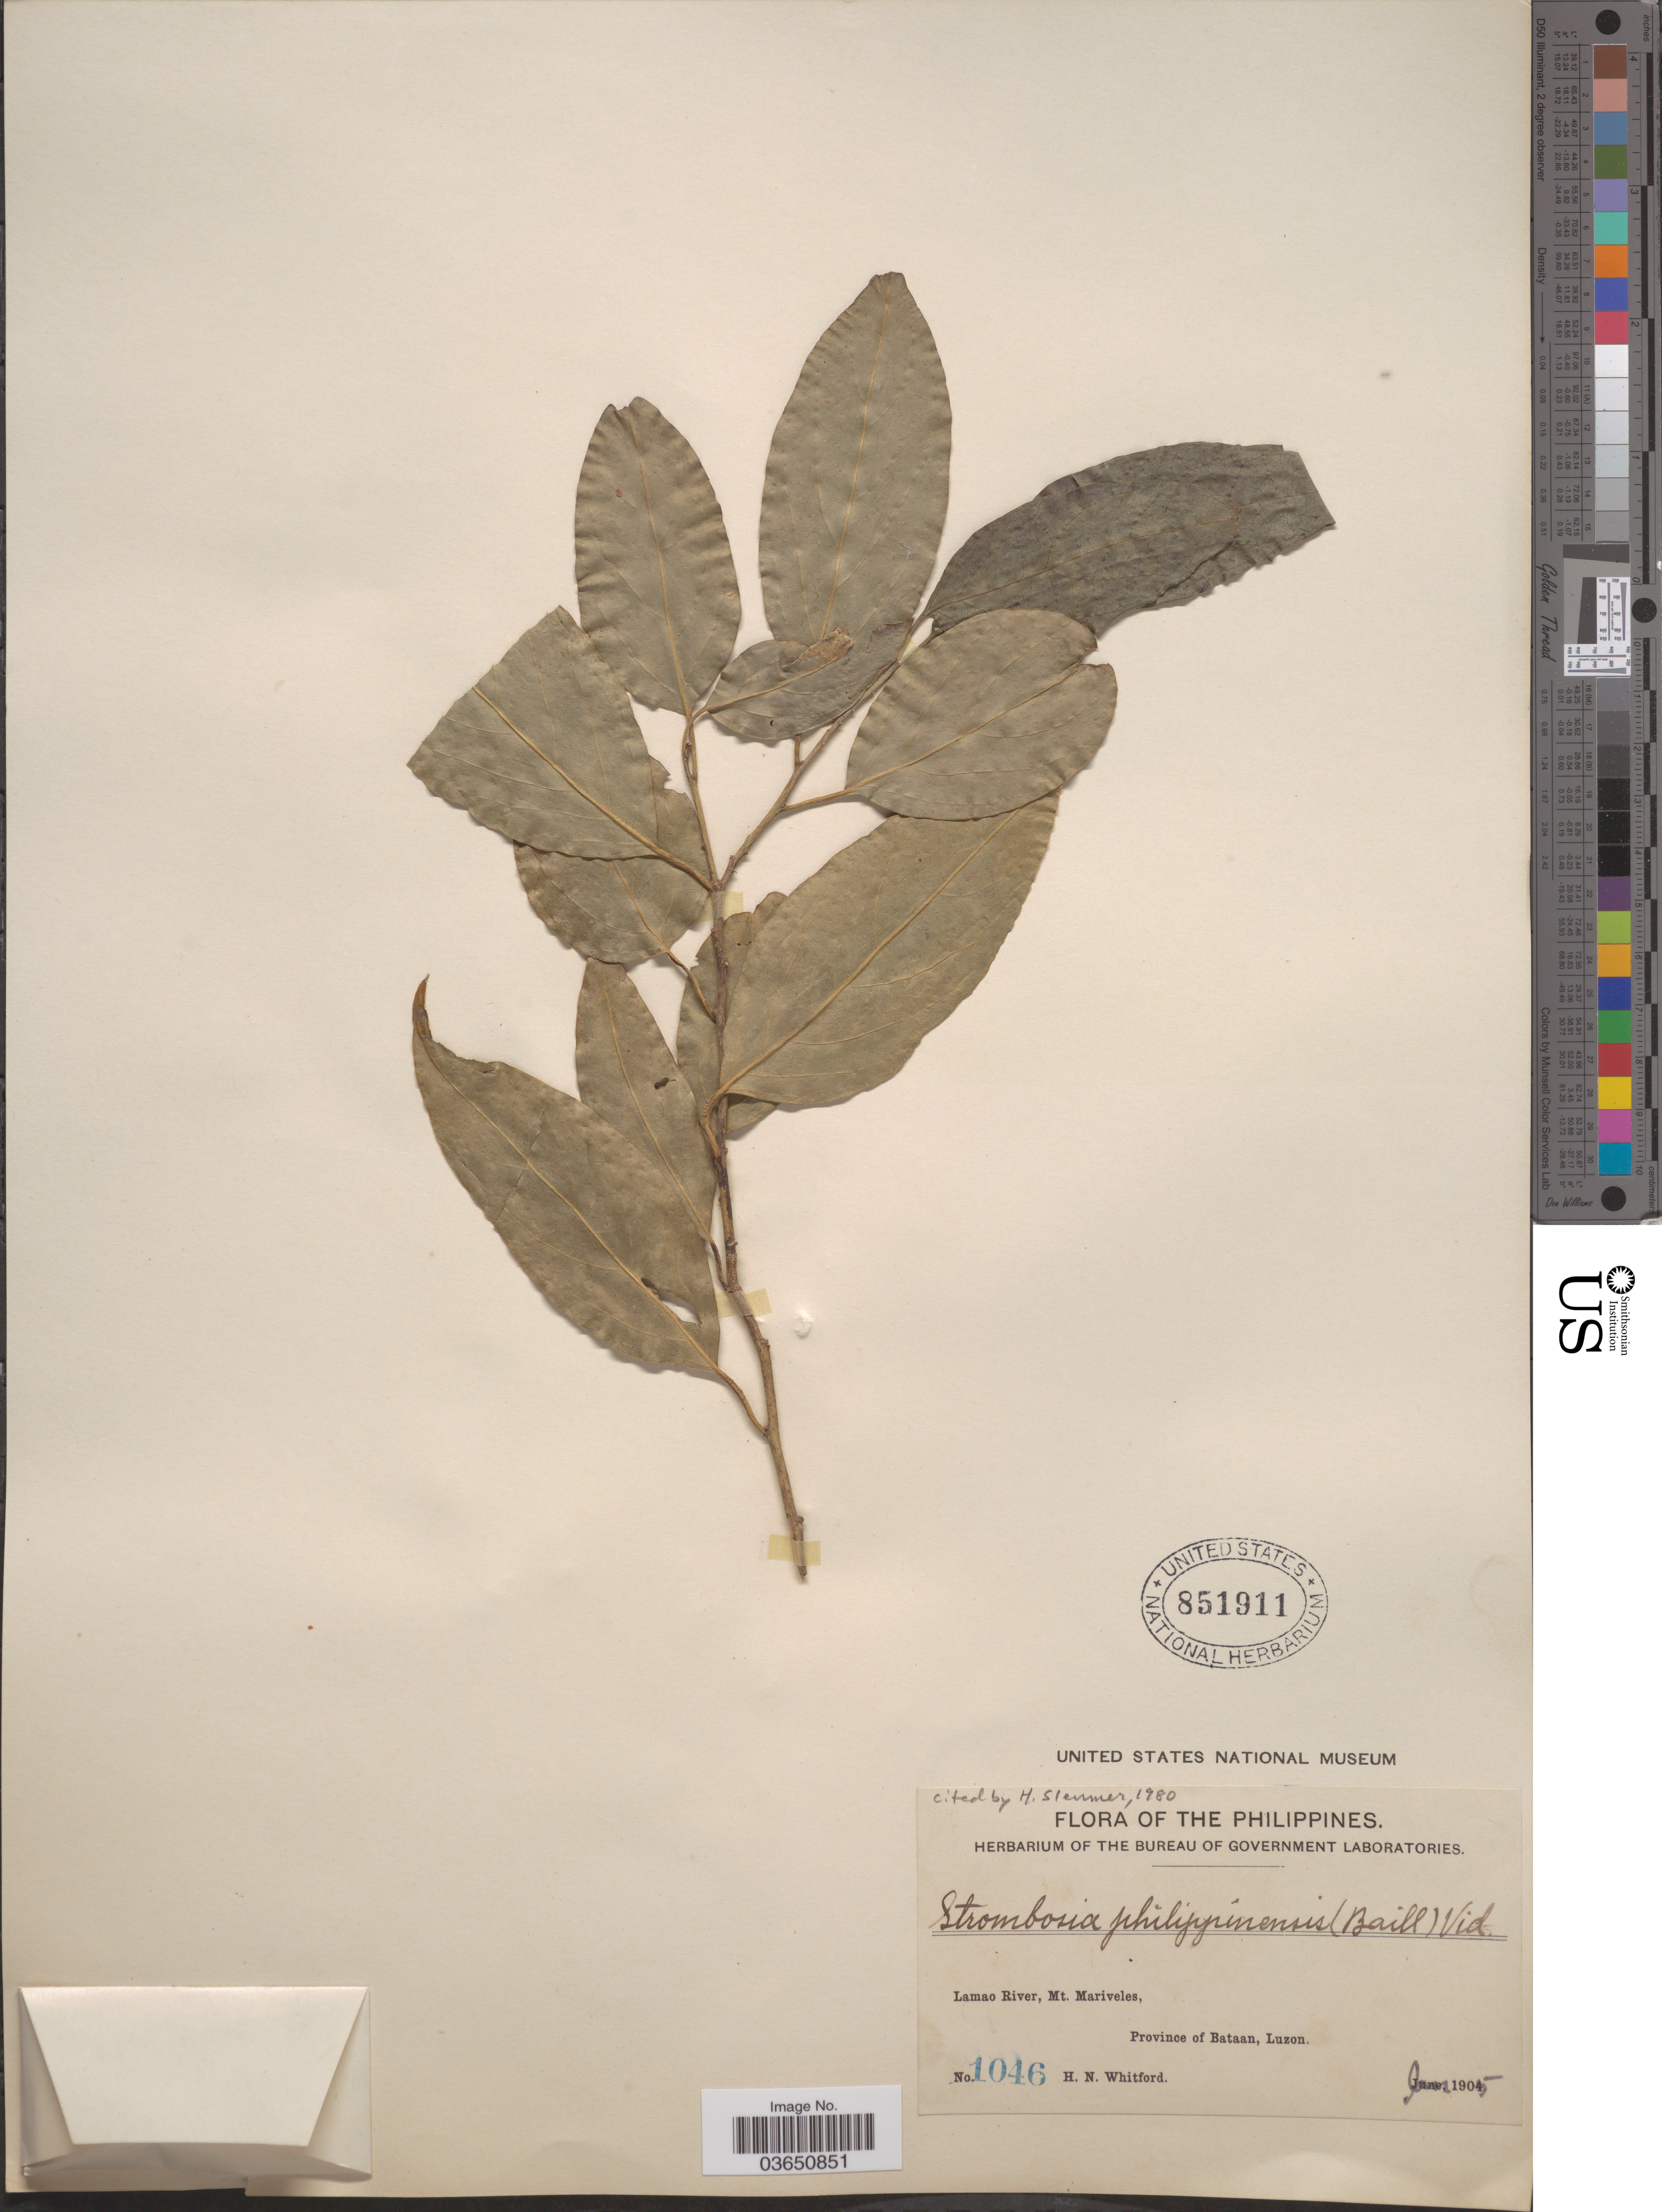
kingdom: Plantae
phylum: Tracheophyta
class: Magnoliopsida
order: Santalales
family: Strombosiaceae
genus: Strombosia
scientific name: Strombosia philippinensis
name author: (Baill.) Rolfe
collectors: H. N. Whitford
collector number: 1046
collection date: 1905-06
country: Philippines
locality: Lamao River, Mt. Mariveles, Province of Bataan, Luzon.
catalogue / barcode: US 851911